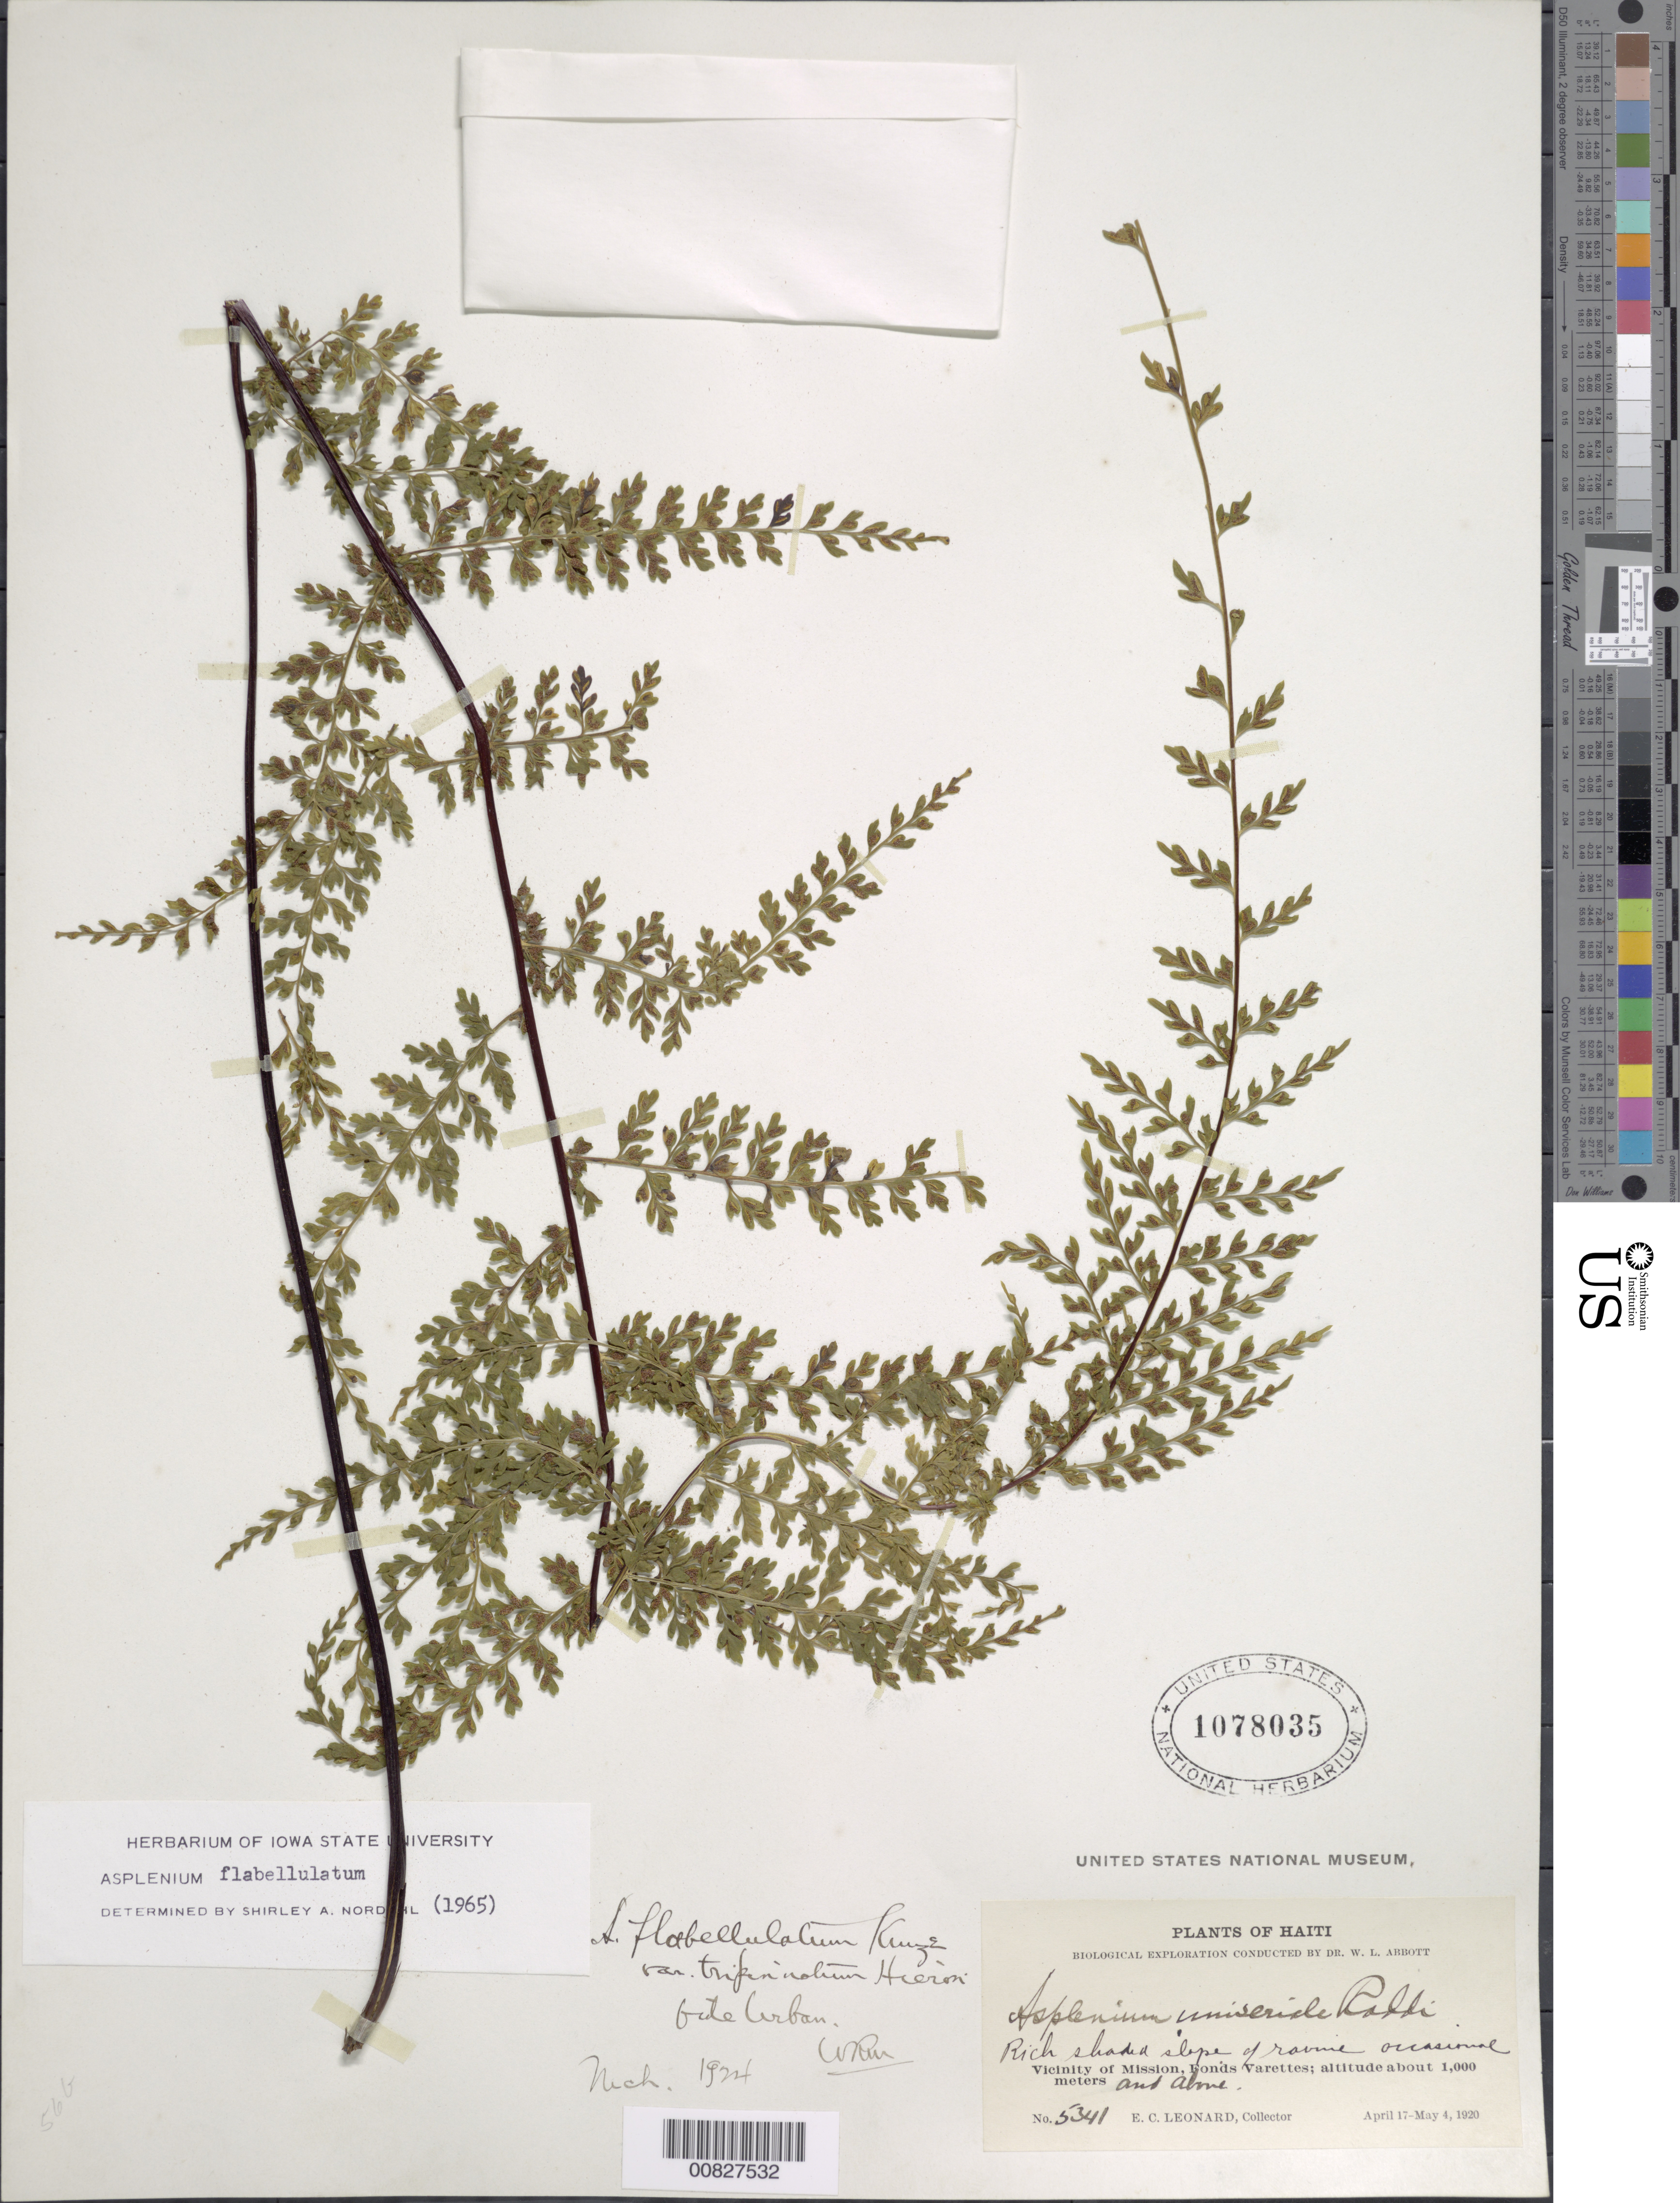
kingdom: Plantae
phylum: Tracheophyta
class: Polypodiopsida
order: Polypodiales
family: Aspleniaceae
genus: Asplenium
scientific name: Asplenium radicans var. partitum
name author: (Klotzsch) Hieron.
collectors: E. C. Leonard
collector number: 5341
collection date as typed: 17 Apr 1920 to 04 May 1920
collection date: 1920-04-17/1920-05-04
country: Haiti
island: Hispaniola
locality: Fonds Varettes, vicinity Mission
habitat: Rich shaded slope of ravine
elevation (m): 1000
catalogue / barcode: US 1078035